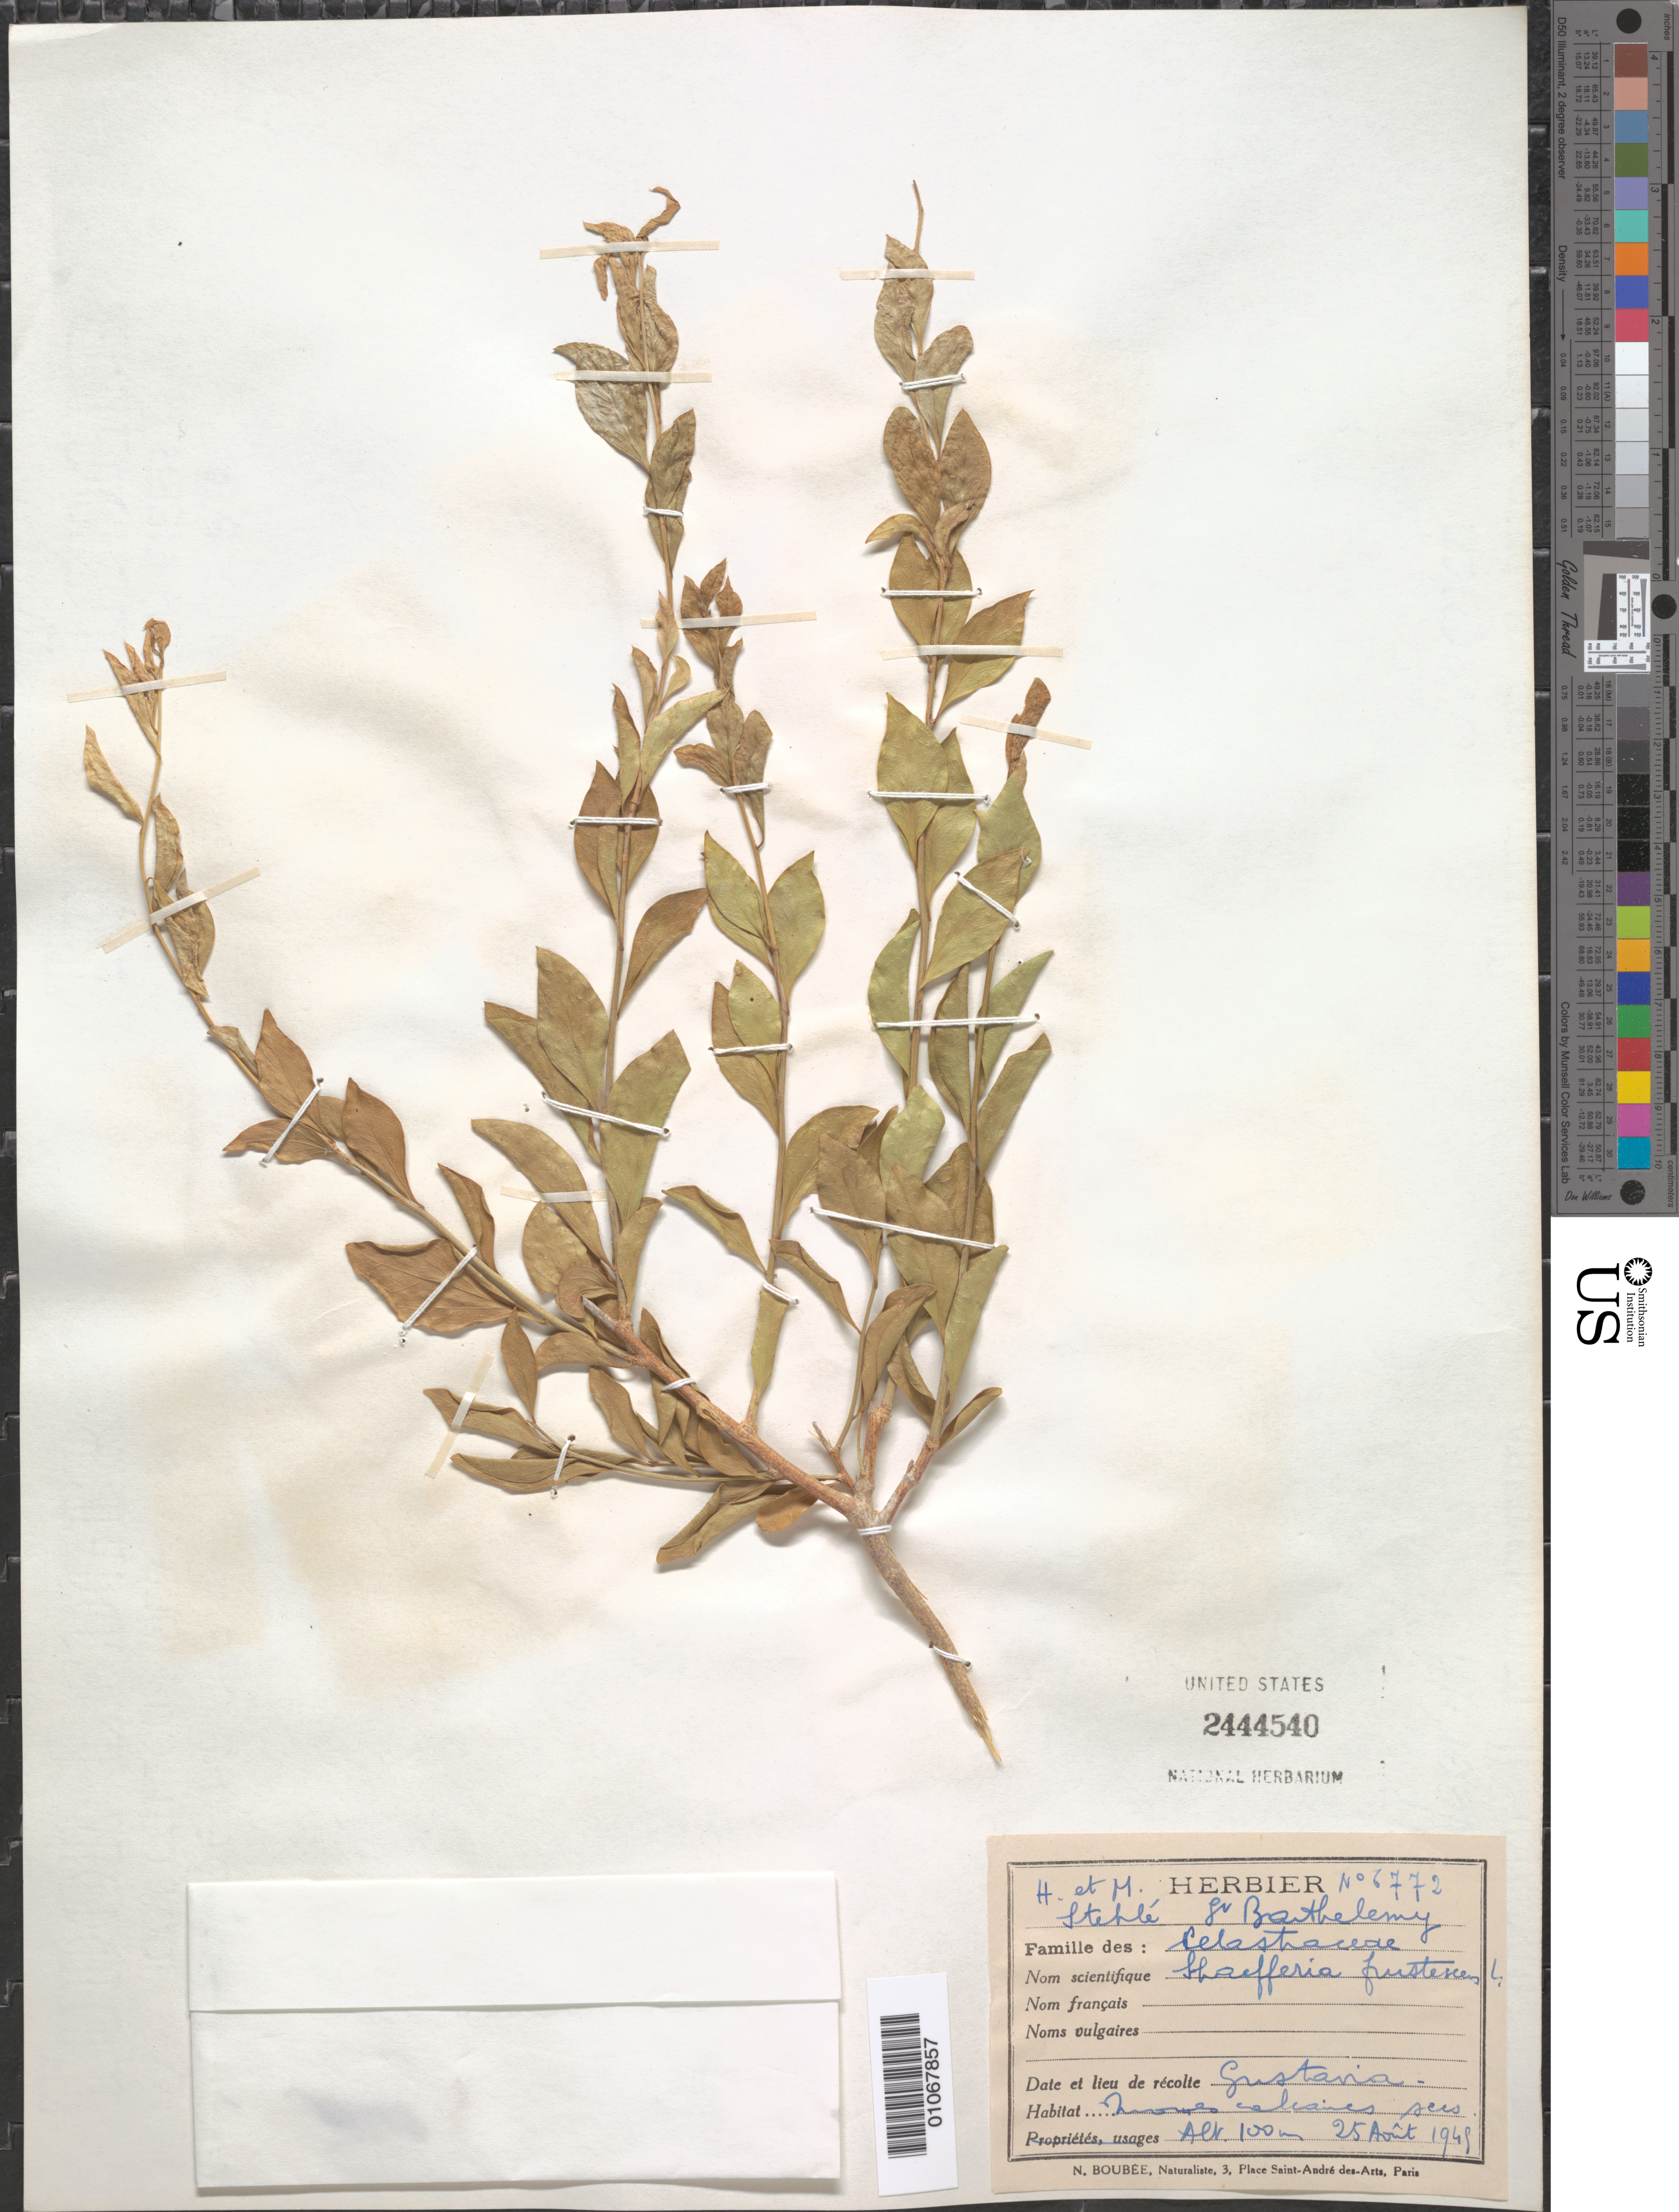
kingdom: Plantae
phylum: Tracheophyta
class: Magnoliopsida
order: Celastrales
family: Celastraceae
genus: Schaefferia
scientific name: Schaefferia frutescens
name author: Jacq.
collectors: H. Stehlé & M. Stehlé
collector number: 6772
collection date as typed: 25 Aug 1948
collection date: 1948-08-25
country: Saint Barthélemy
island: St. Barthélemy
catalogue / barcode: US 2444540